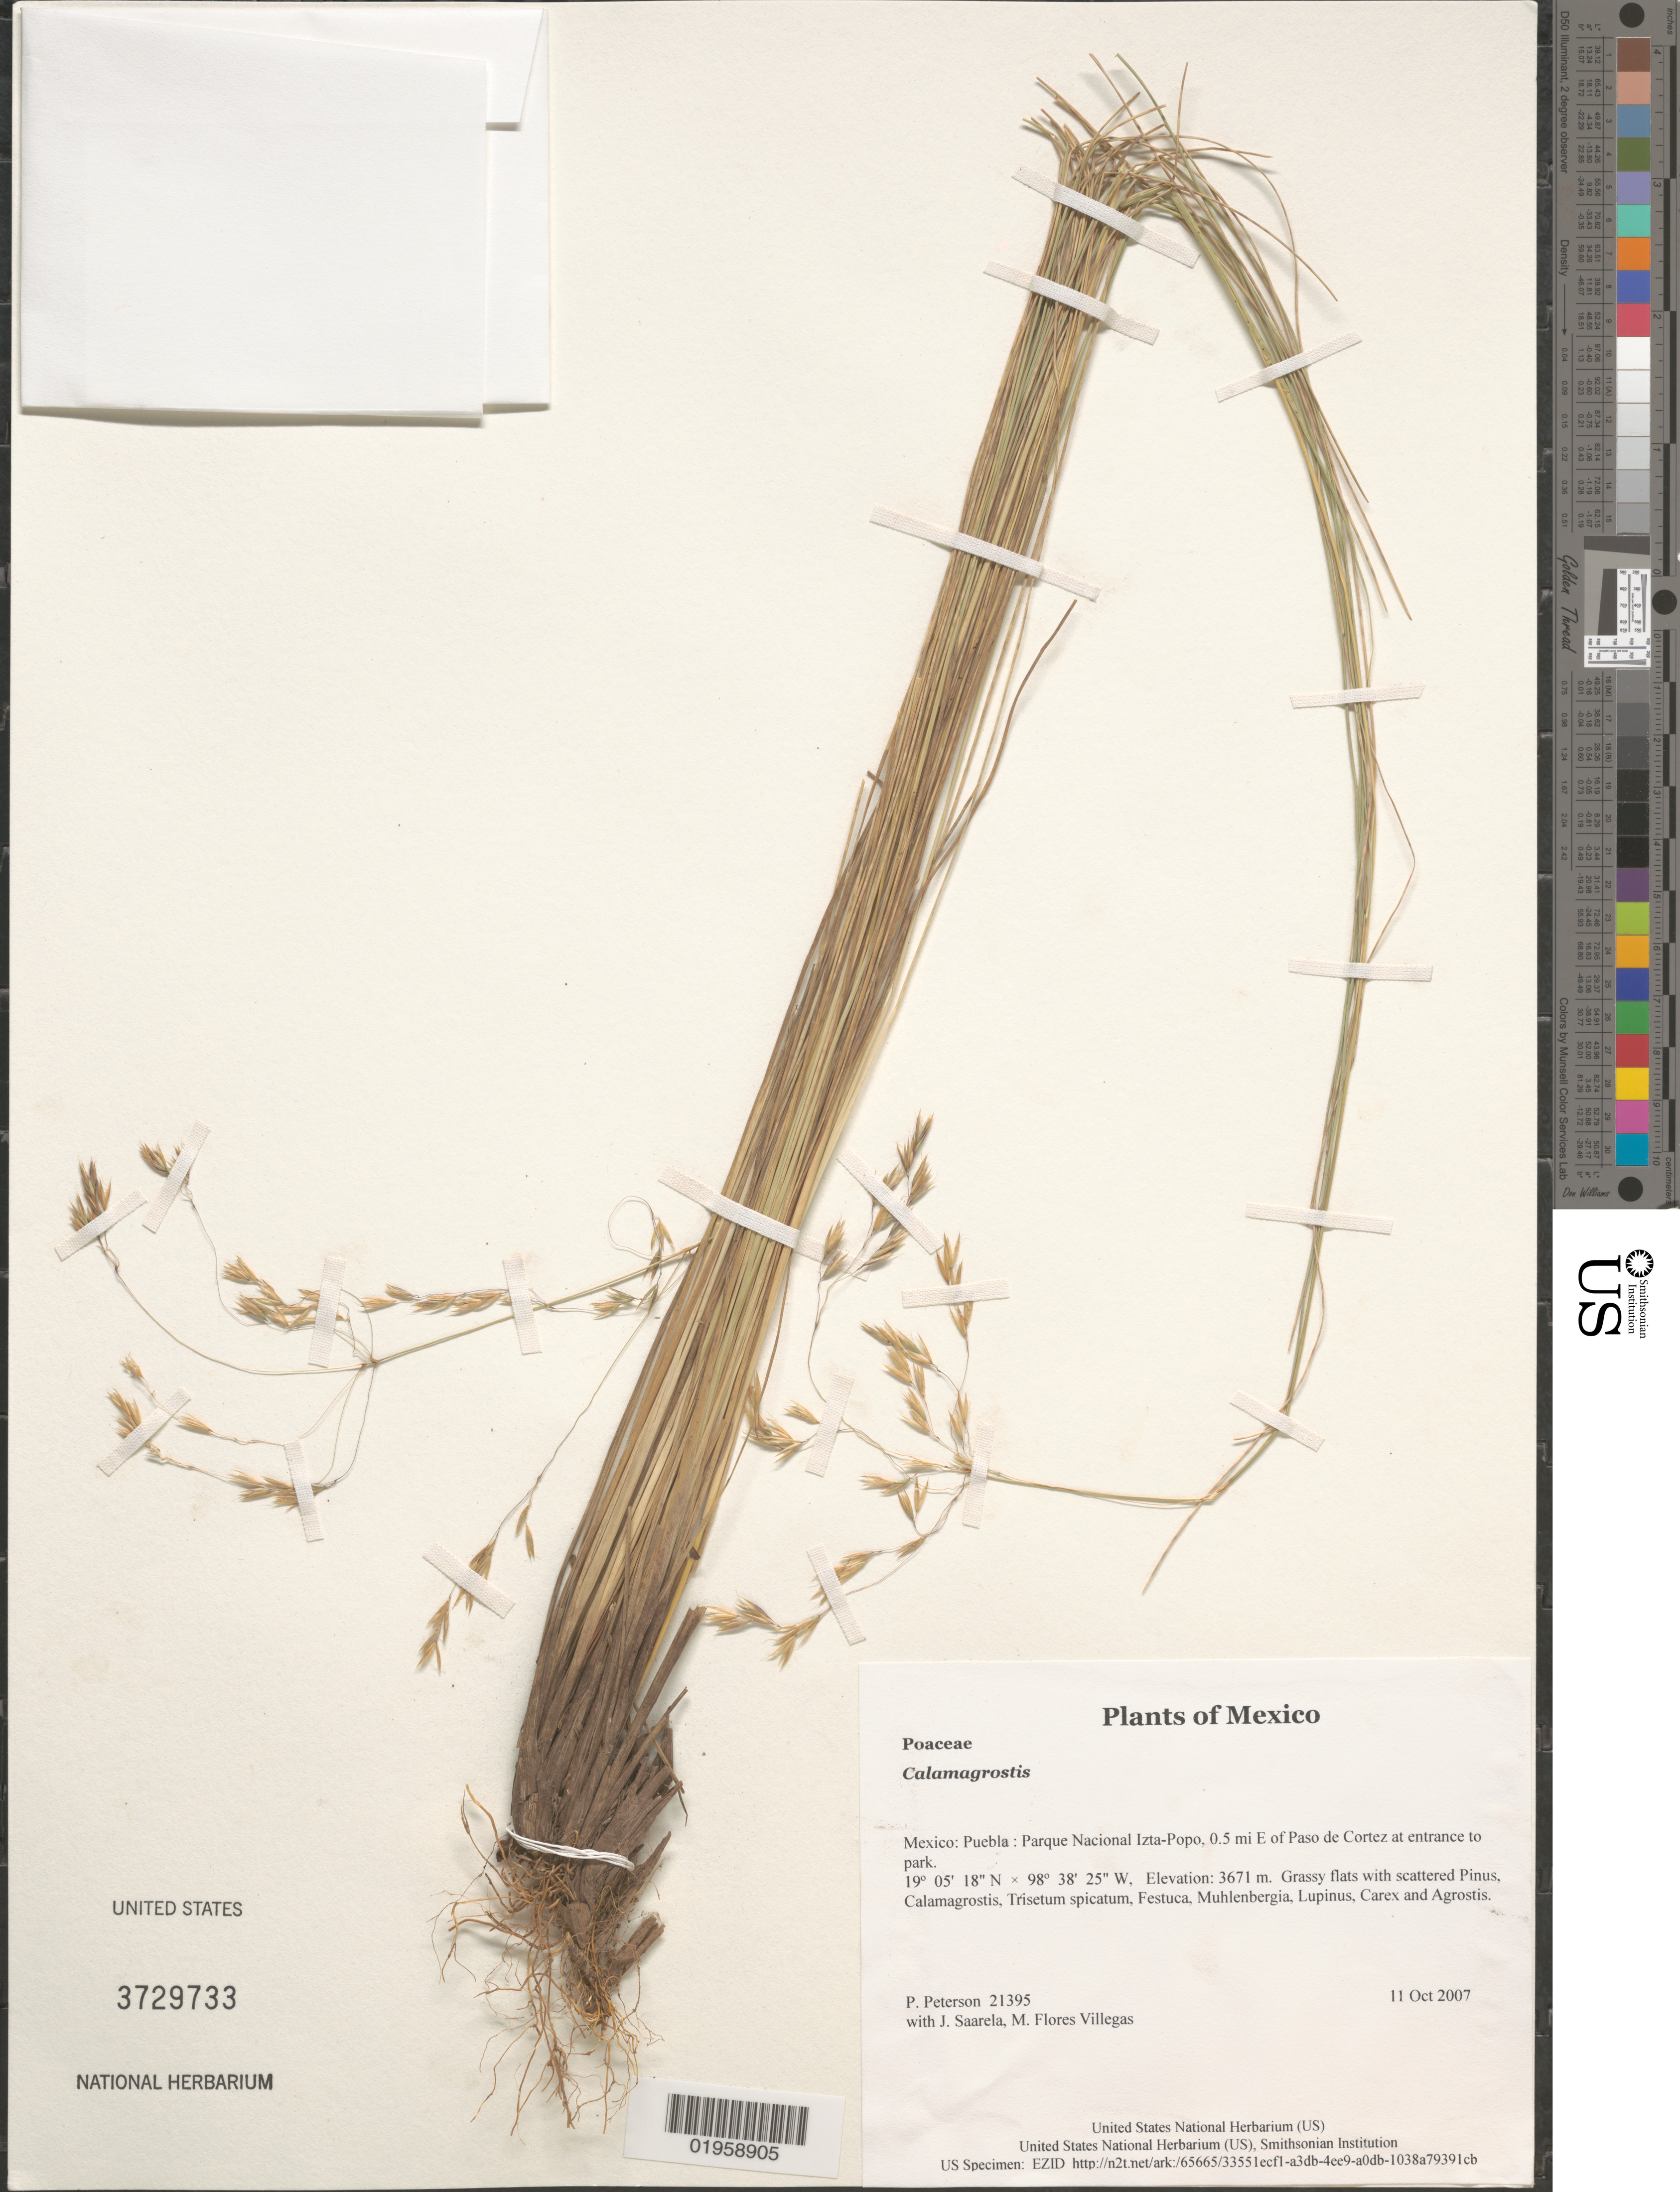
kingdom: Plantae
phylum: Tracheophyta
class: Liliopsida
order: Poales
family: Poaceae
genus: Peyritschia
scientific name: Peyritschia sp.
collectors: P. M. Peterson, J. Saarela & M. Flores Villegas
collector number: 21395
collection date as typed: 11 Oct 2007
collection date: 2007-10-11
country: Mexico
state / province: Puebla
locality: Parque Nacional Izta-Popo, 0.5 mi E of Paso de Cortez at entrance to park.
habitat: Grassy flats with scattered Pinus, Calamagrostis, Trisetum spicatum, Festuca, Muhlenbergia, Lupinus, Carex and Agrostis.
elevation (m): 3671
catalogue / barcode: US 3729733